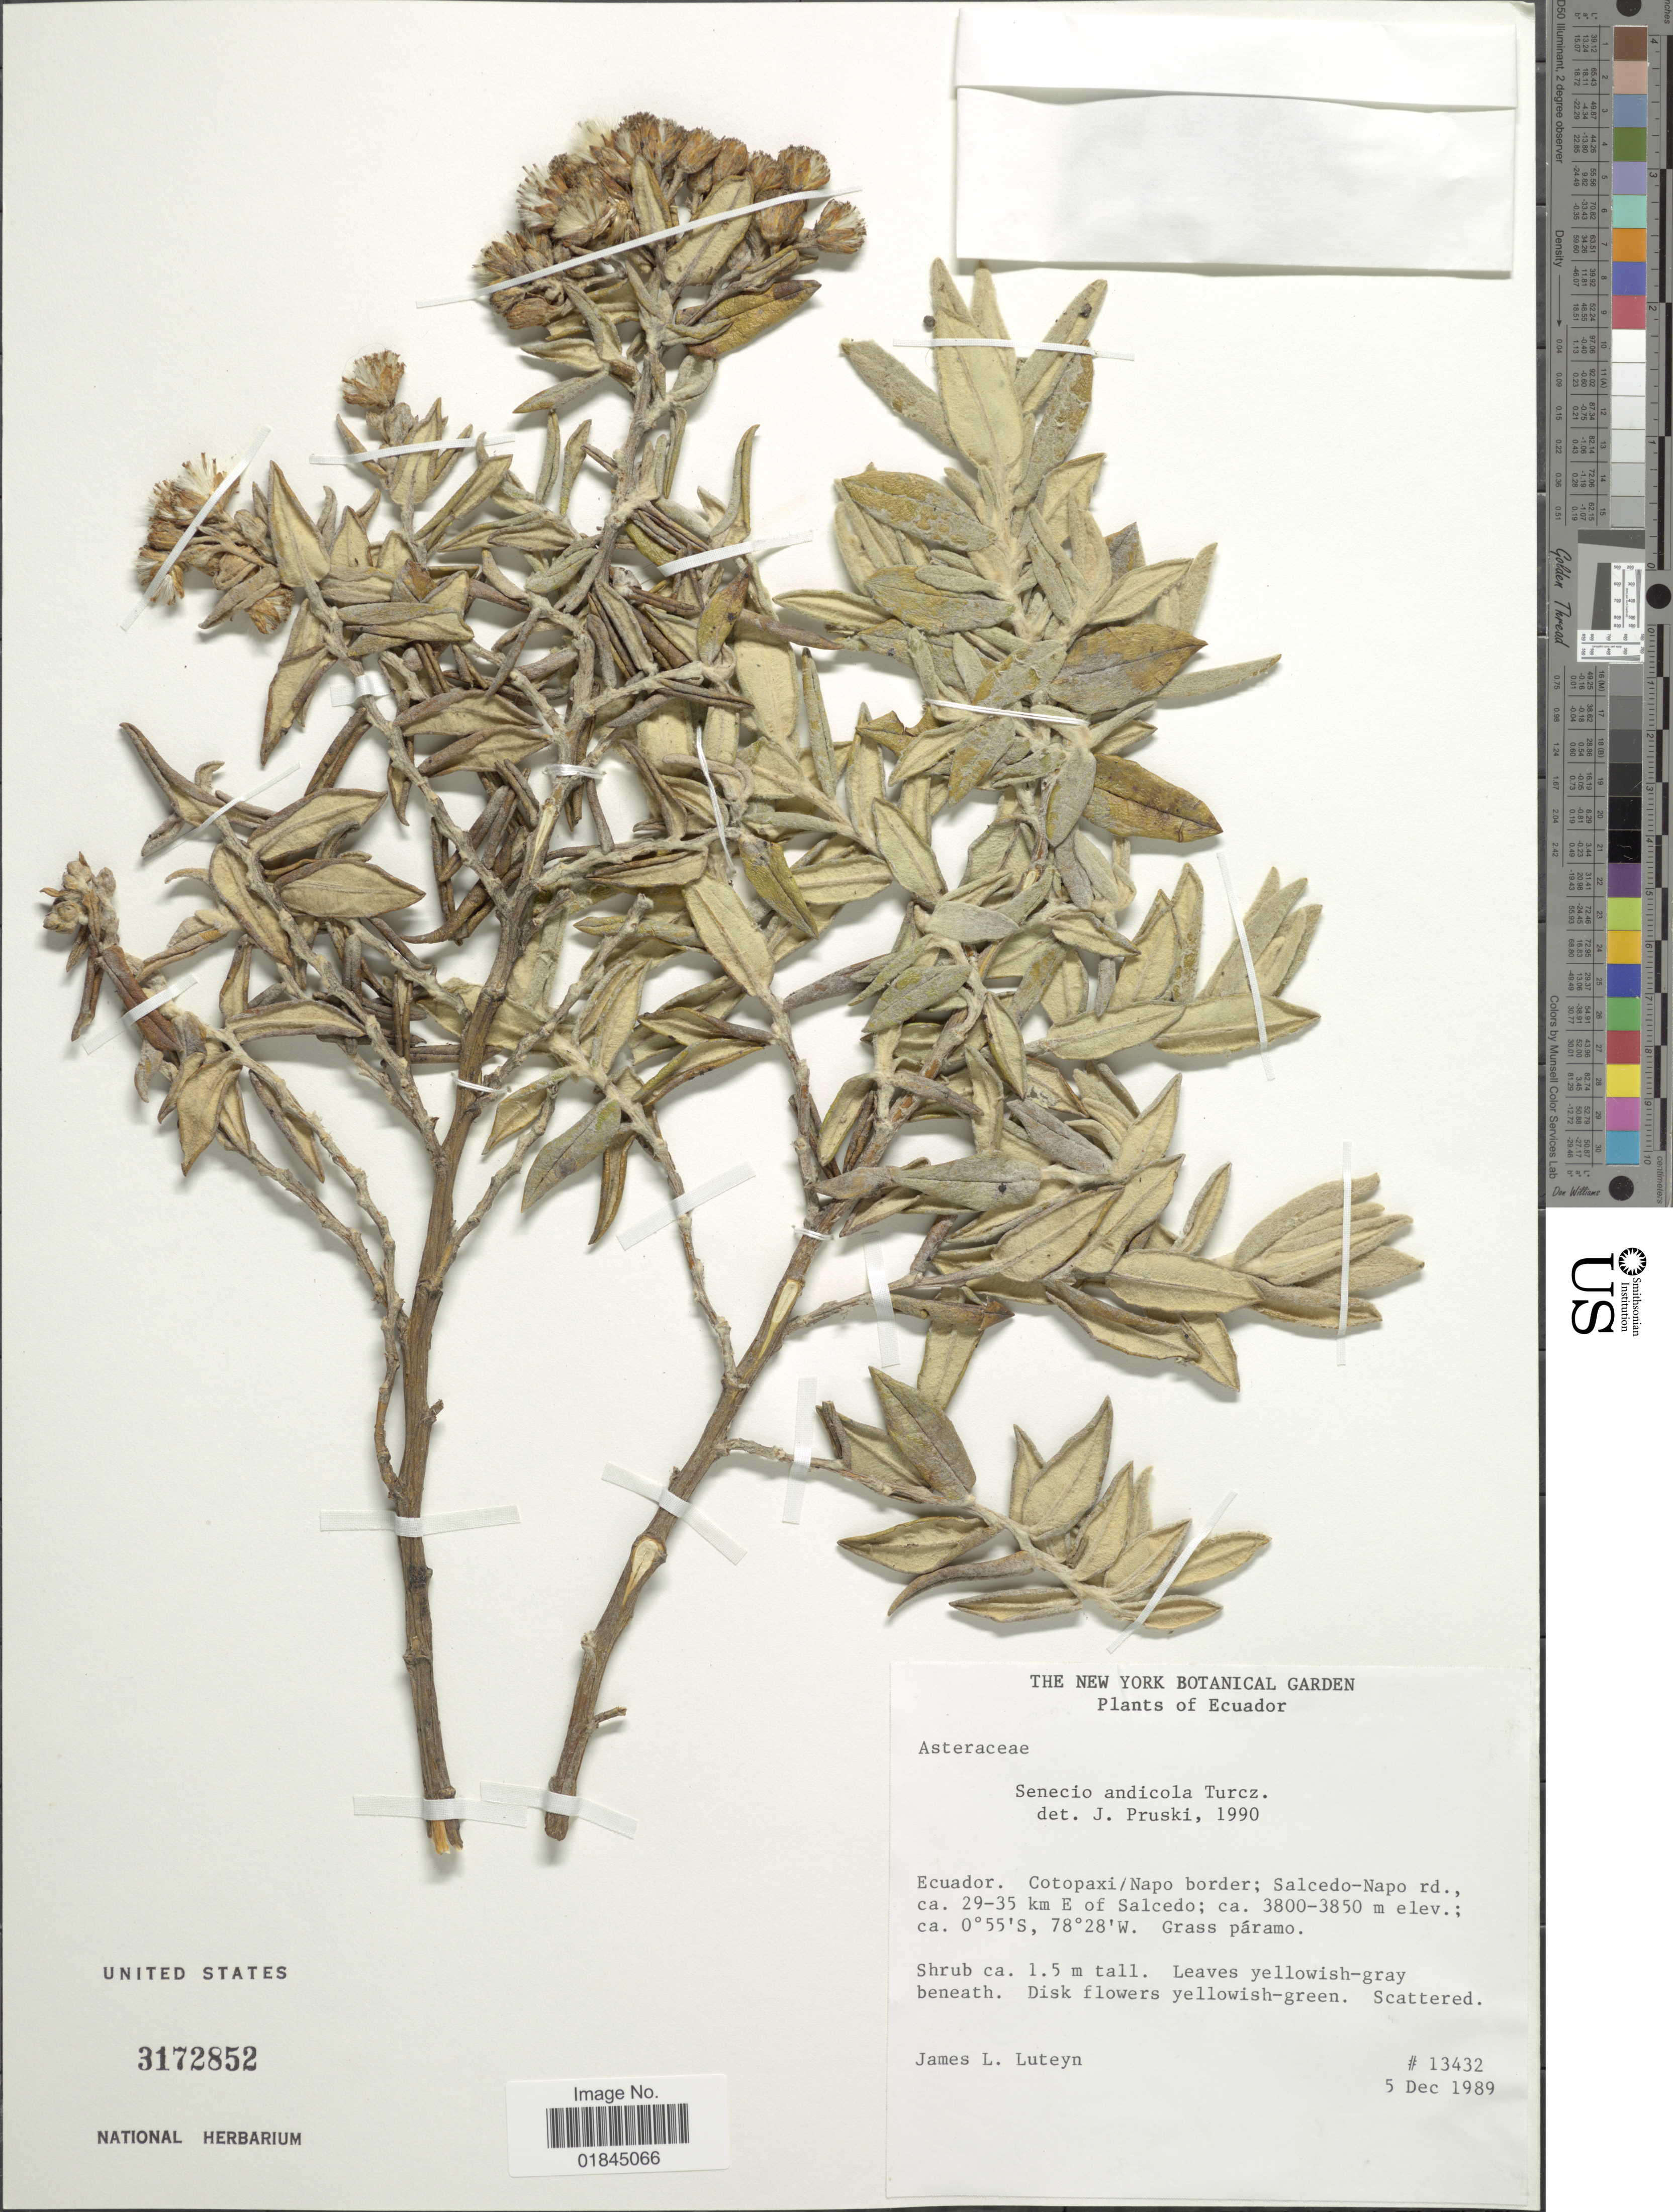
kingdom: Plantae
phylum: Tracheophyta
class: Magnoliopsida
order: Asterales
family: Asteraceae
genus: Pentacalia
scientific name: Pentacalia andicola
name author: (Turcz.) Cuatrec.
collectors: J. L. Luteyn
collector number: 13432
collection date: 1989-12-05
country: Ecuador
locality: Cotopaxi/Napo border; Salcedo-Napo rd., ca. 29-35 km E of Salcedo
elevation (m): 3800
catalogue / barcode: US 3172852